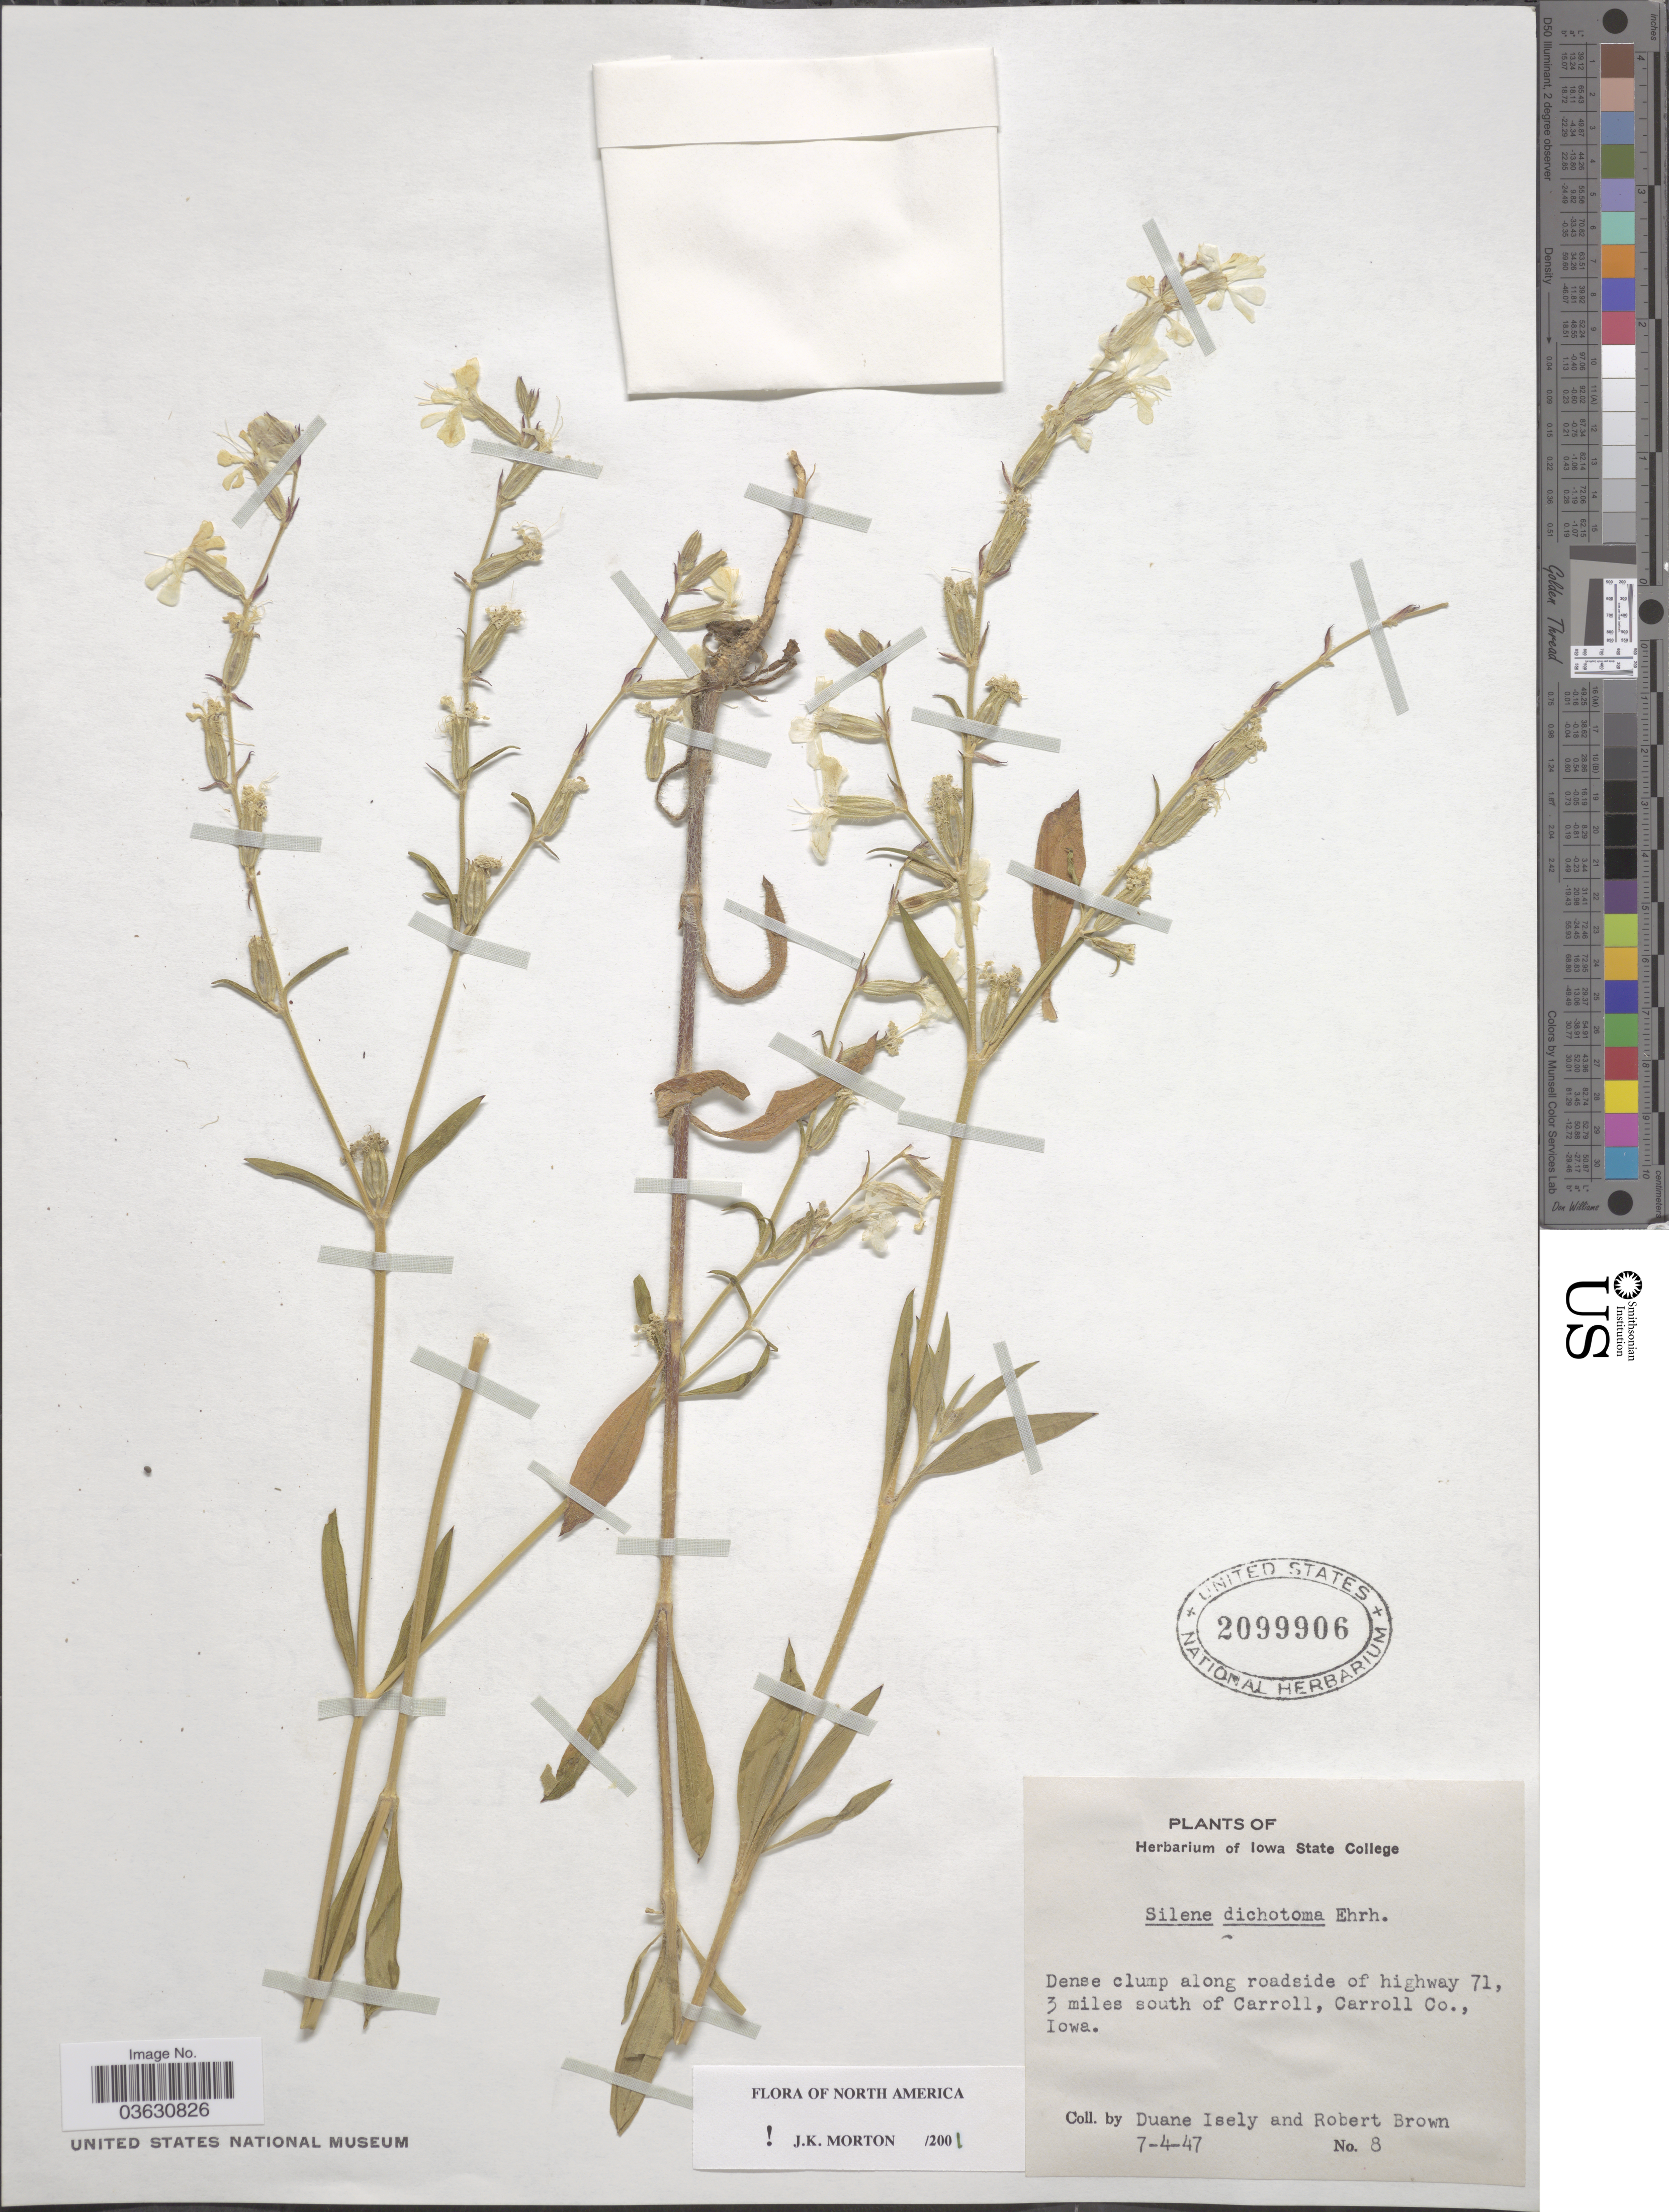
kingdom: Plantae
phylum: Tracheophyta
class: Magnoliopsida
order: Caryophyllales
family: Caryophyllaceae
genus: Silene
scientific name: Silene dichotoma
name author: Ehrh.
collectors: D. Isely & W. T. Aiton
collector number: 8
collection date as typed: Transcribed d/m/y: 7/4/47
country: United States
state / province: Iowa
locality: Dense clump along roadside of highway 71, 3 miles south of Carroll, Carroll Co.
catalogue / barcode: US 2099906